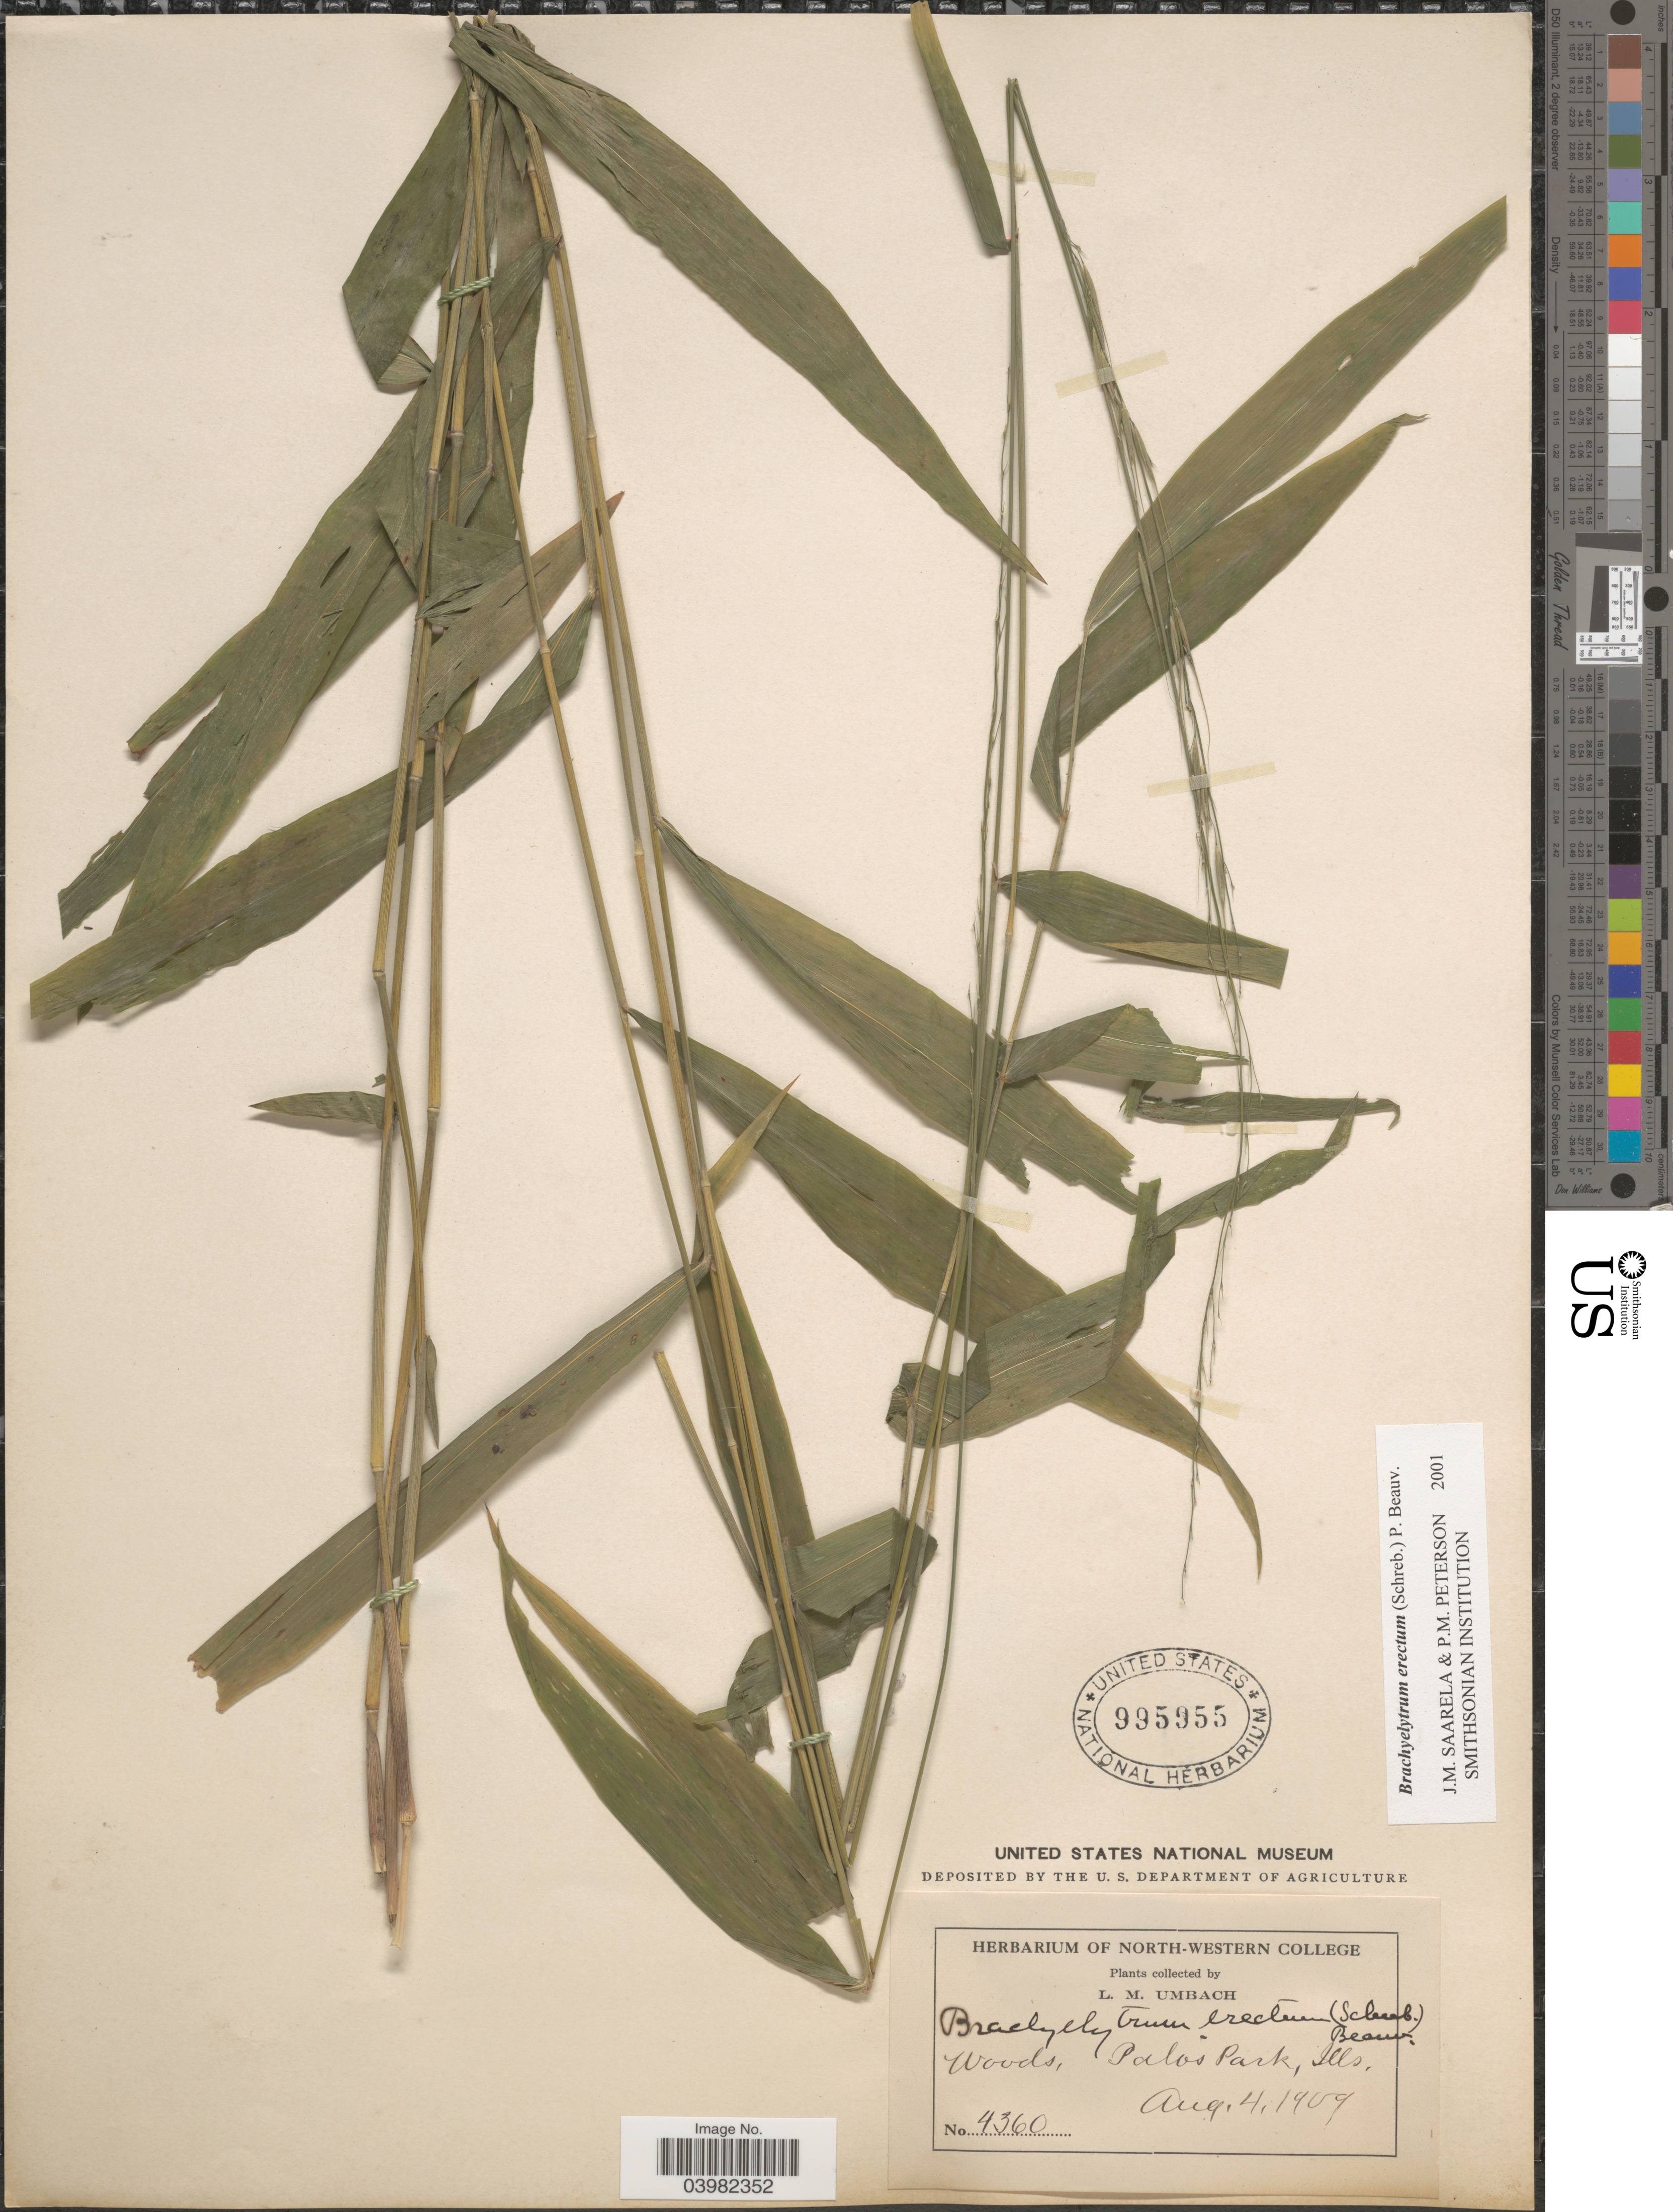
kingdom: Plantae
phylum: Tracheophyta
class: Liliopsida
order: Poales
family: Poaceae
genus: Brachyelytrum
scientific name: Brachyelytrum erectum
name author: (Schreb.) P. Beauv.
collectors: L. M. Umbach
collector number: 4360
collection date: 1909-08-04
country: United States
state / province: Illinois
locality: Woods, Palos Park.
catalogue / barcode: US 995955